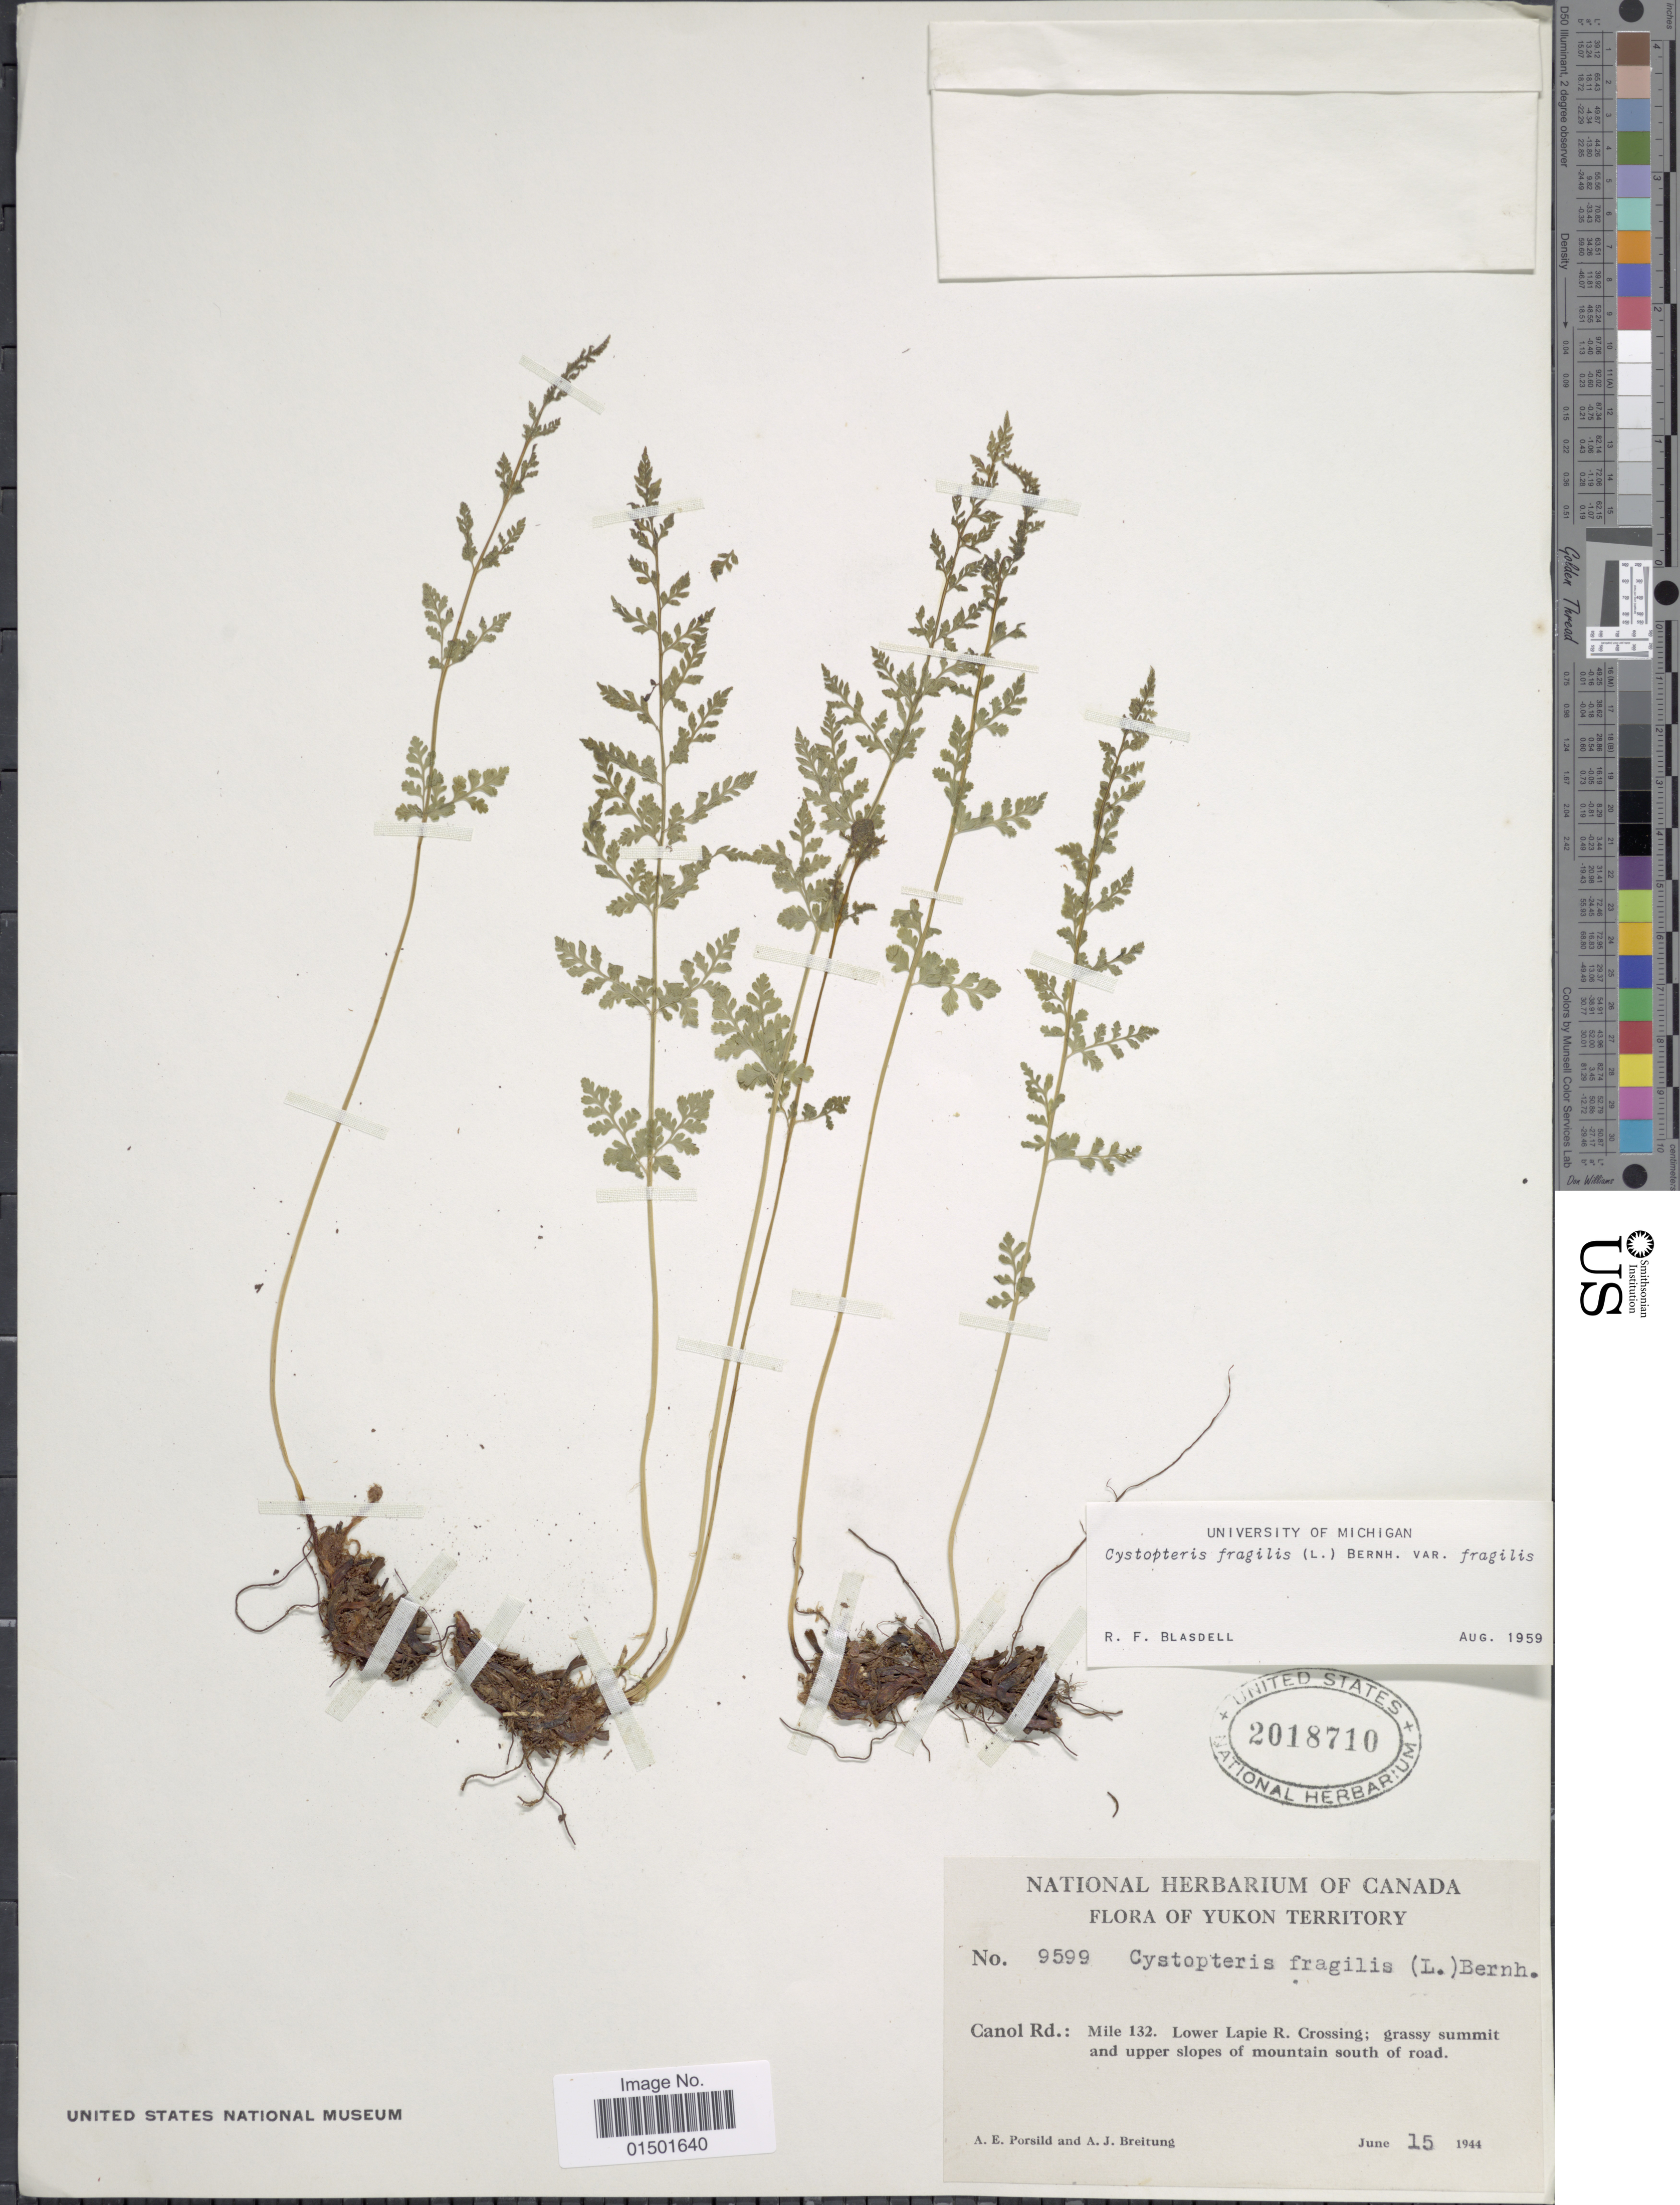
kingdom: Plantae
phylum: Tracheophyta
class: Polypodiopsida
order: Polypodiales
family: Cystopteridaceae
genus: Cystopteris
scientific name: Cystopteris fragilis var. fragilis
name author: (L.) Bernh.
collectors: A. E. Porsild & A. Breitung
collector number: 9599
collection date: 1944-07-15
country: Canada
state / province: Yukon Territory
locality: Canol Rd.: Mile 132. Lower Lapie R. Crossing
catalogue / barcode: US 2018710